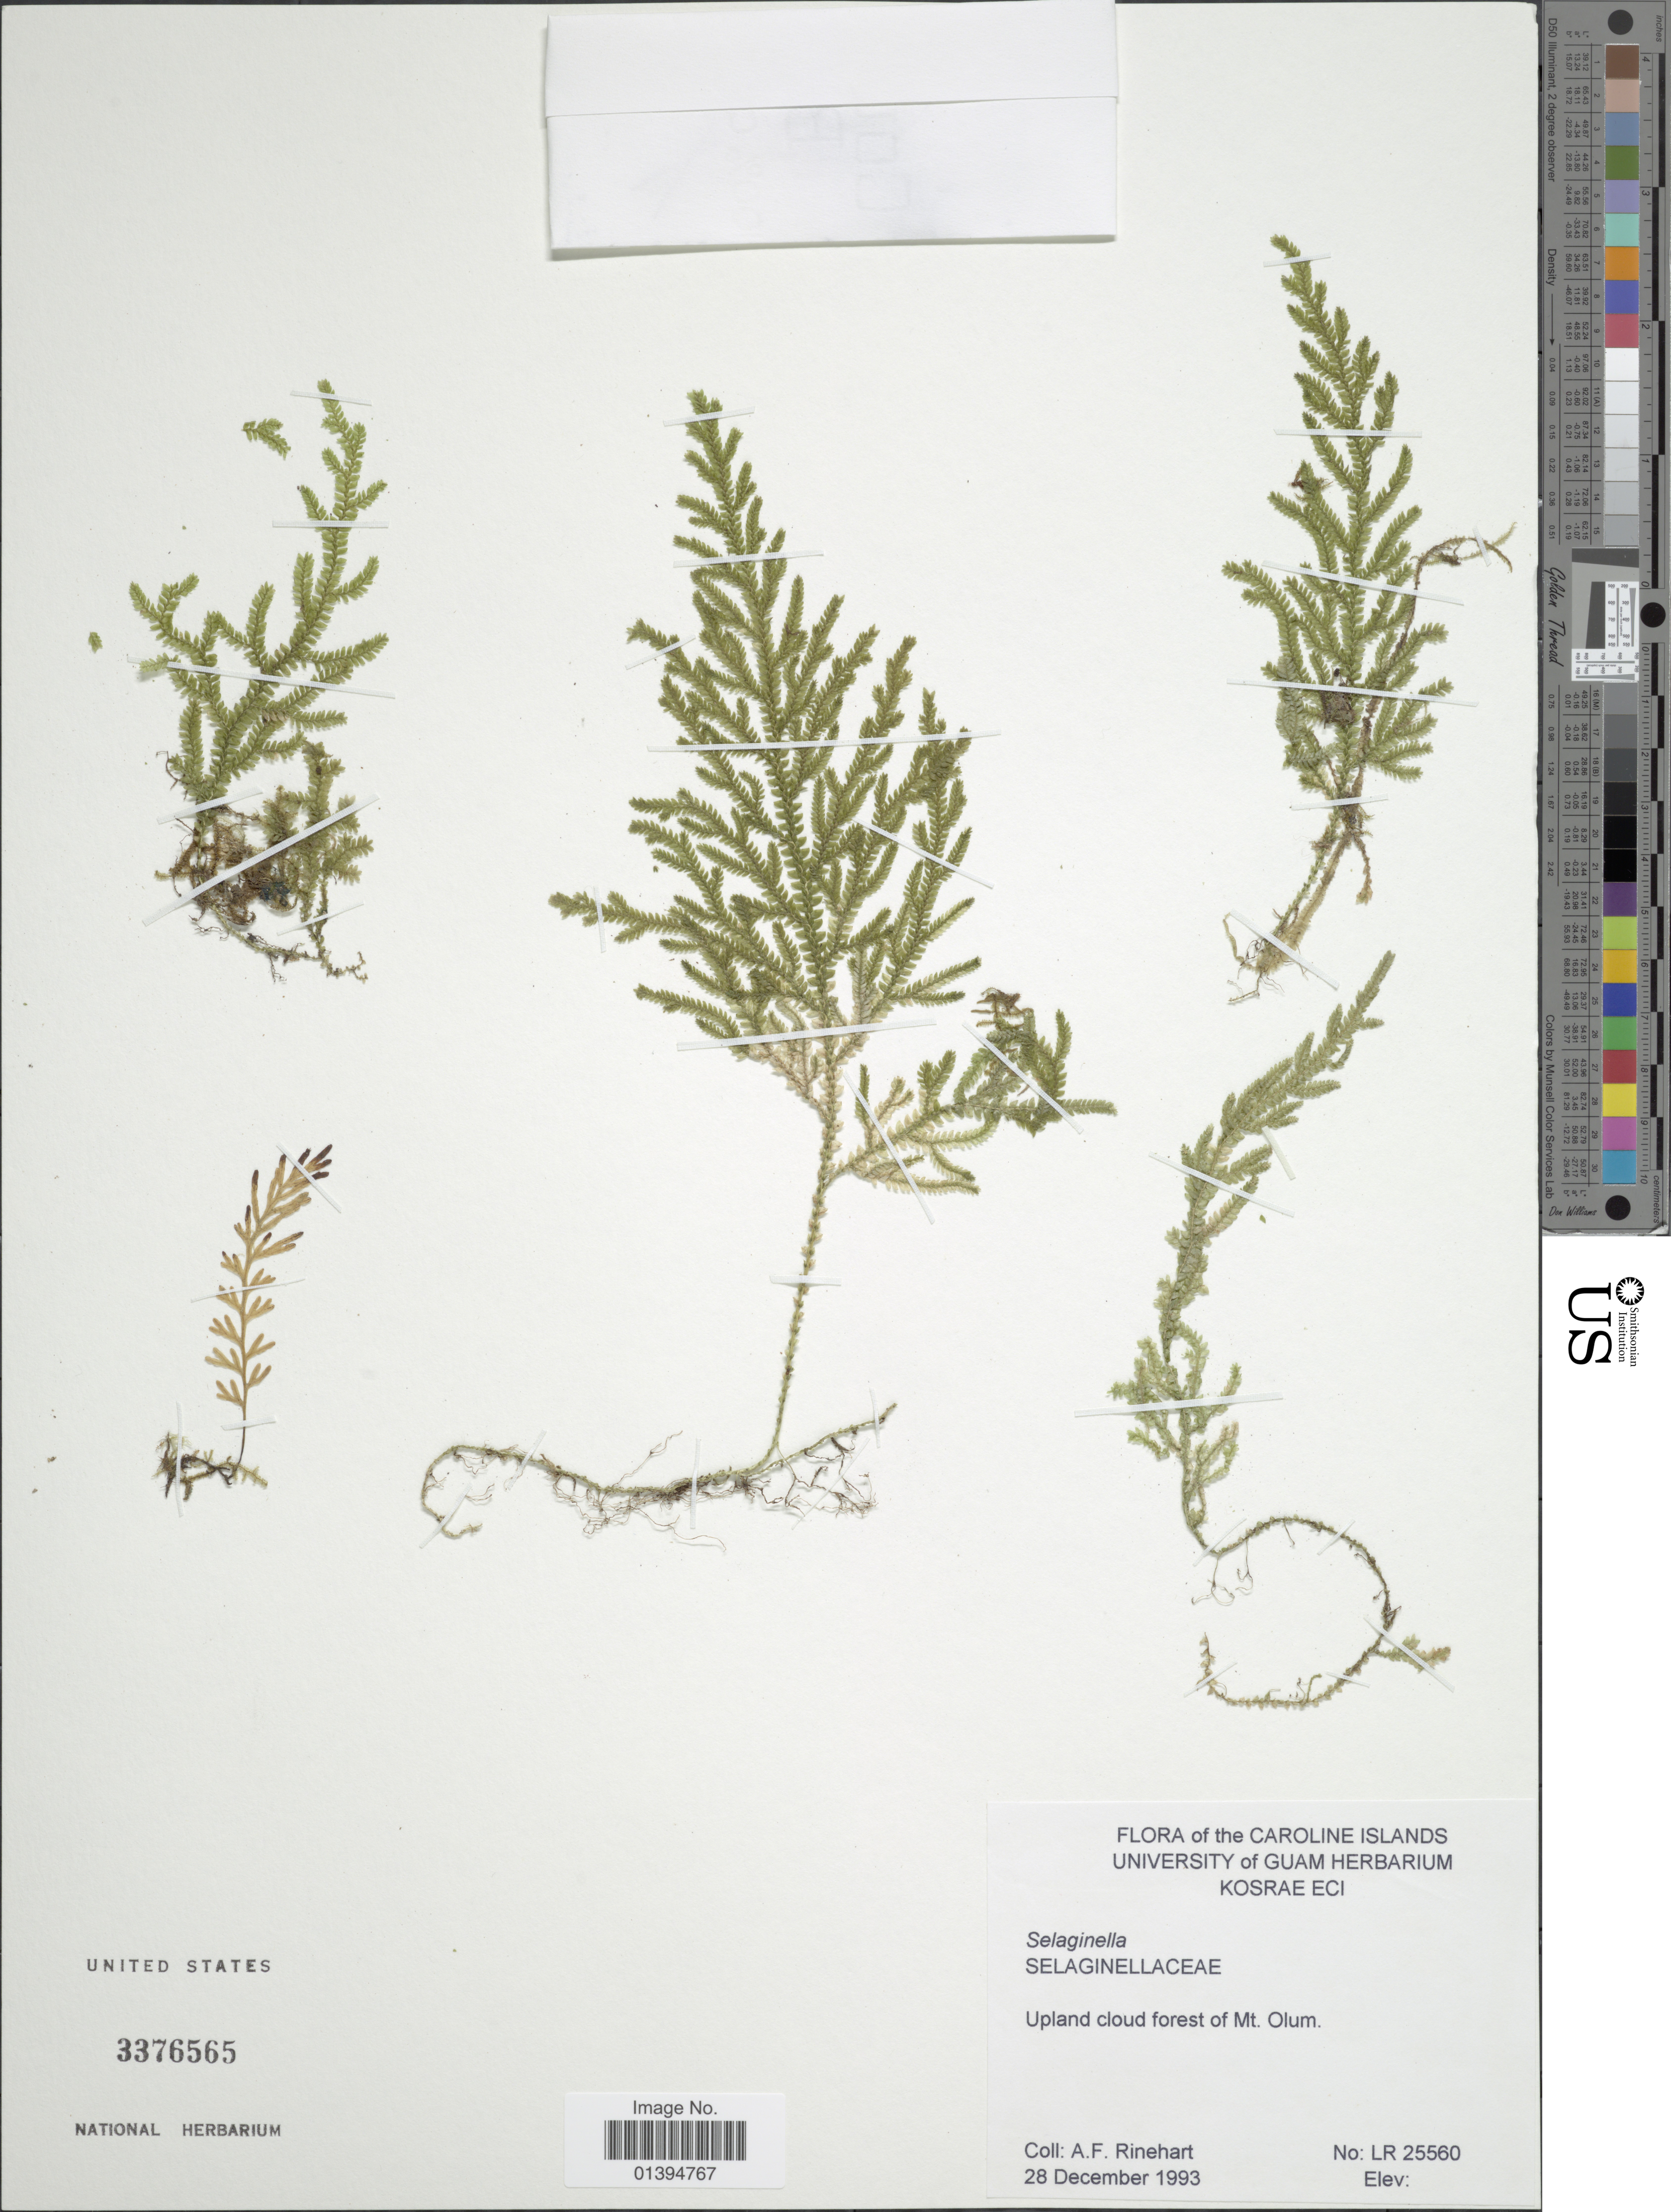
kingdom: Plantae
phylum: Tracheophyta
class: Lycopodiopsida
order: Selaginellales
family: Selaginellaceae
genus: Selaginella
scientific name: Selaginella sp.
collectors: A. Rinehart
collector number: LR 25560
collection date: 1993-12-28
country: Micronesia, Federated States of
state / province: Kosrae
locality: Caroline Islands, Kosrae ECI, upland cloud forest of Mt. Olum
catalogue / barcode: US 3376565